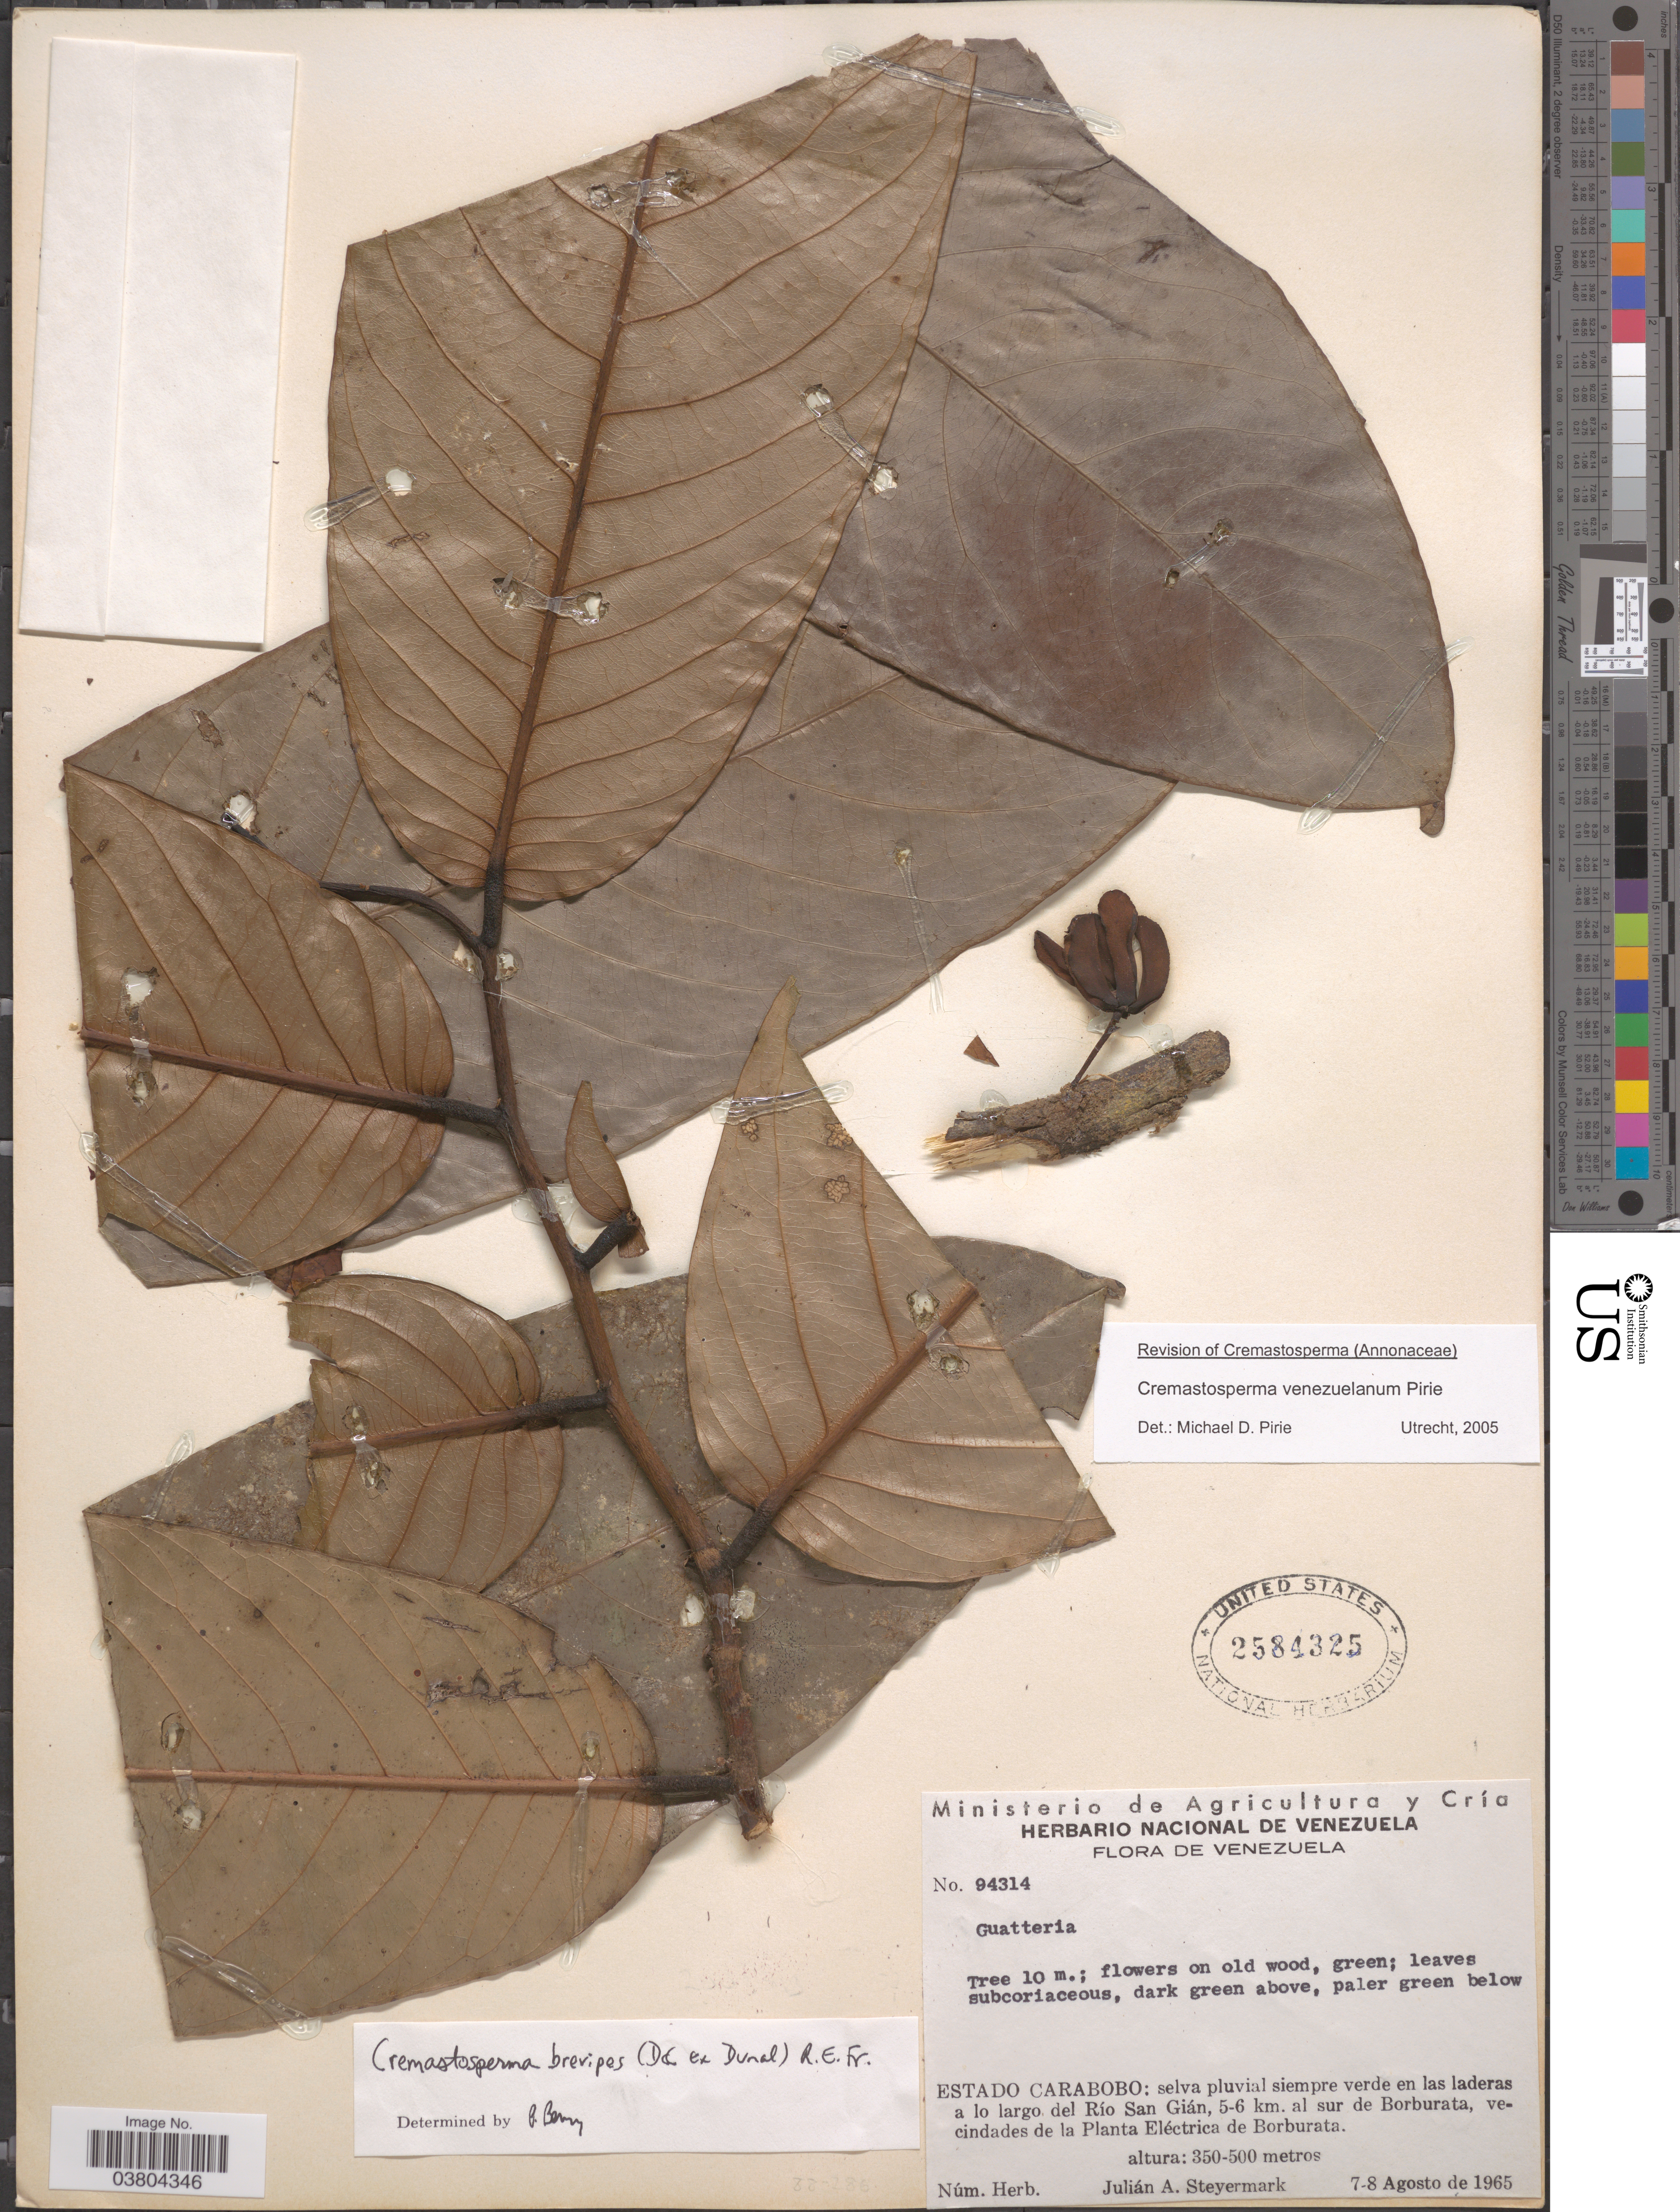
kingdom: Plantae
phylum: Tracheophyta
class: Magnoliopsida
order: Magnoliales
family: Annonaceae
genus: Cremastosperma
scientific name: Cremastosperma venezuelanum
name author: Pirie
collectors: J. Steyermark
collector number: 94314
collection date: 1965-08-07/1965-08-08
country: Venezuela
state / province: Carabobo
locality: Selva pluvial siempre verde en las laderas a lo largo del Río San Gián, 5-6 km. al sur de Borburata, vecindades de la Planta Eléctrica de Borburata.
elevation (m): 350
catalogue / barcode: US 2584325